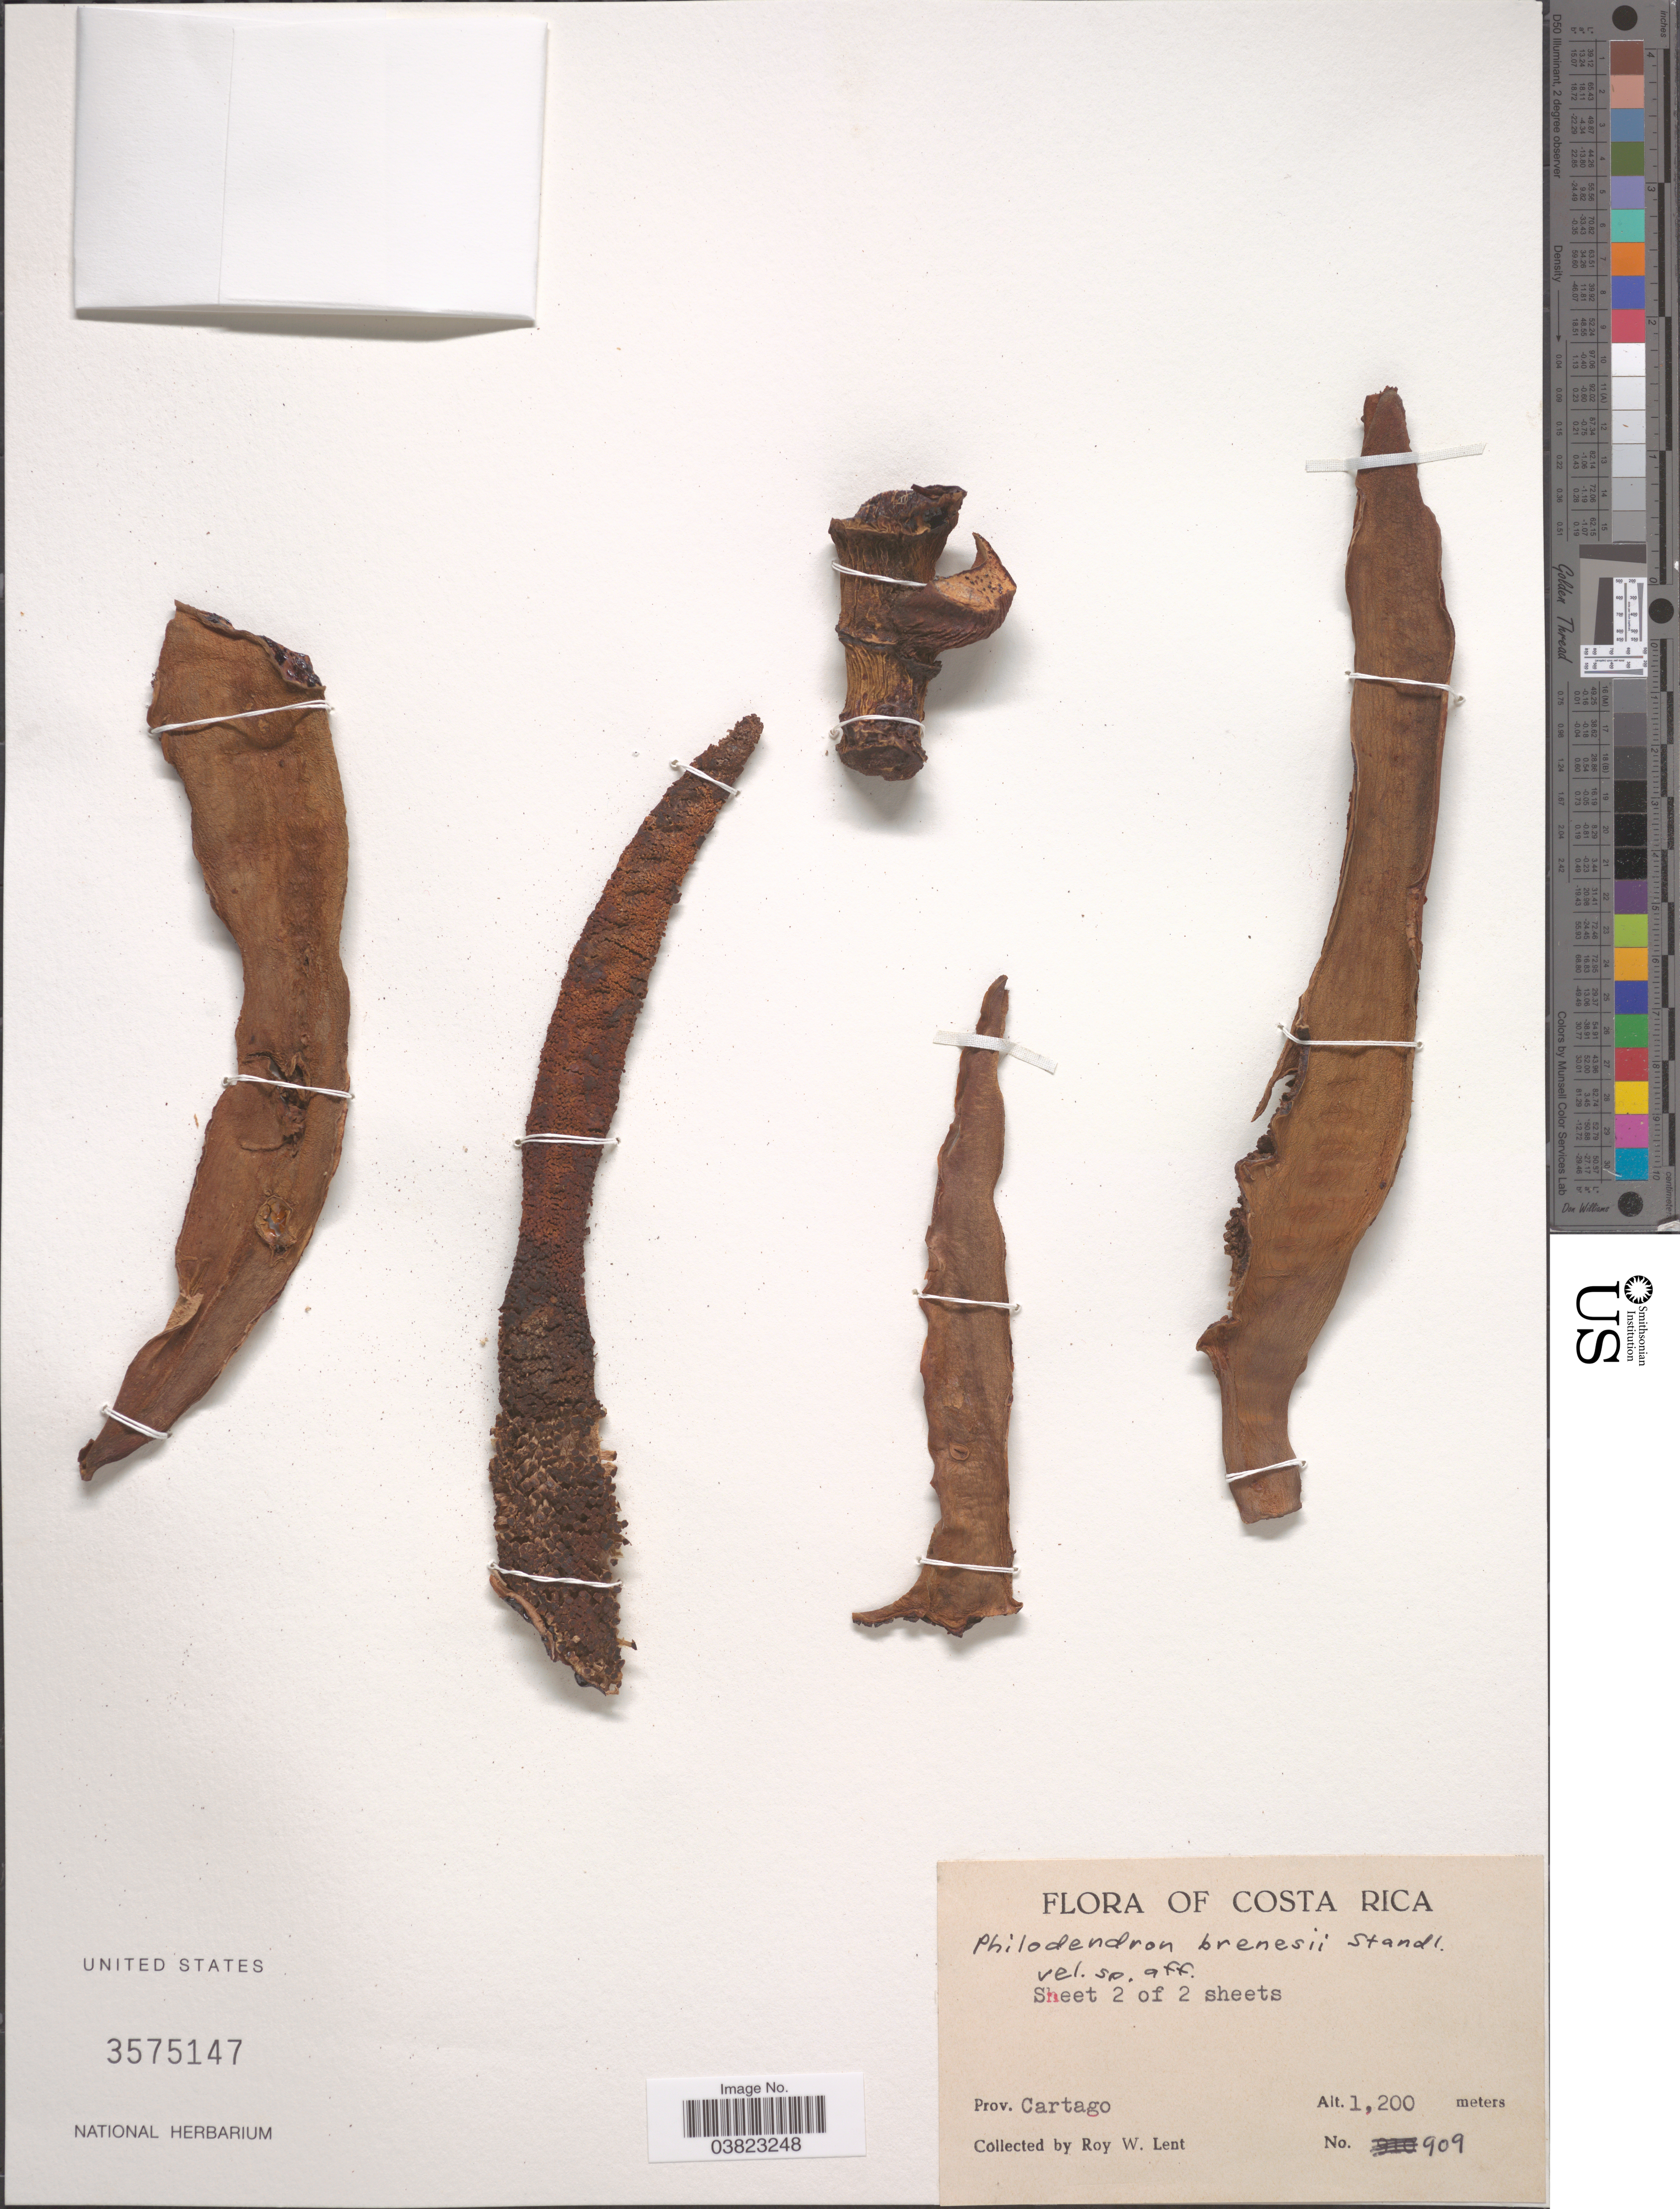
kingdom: Plantae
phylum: Tracheophyta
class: Liliopsida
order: Alismatales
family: Araceae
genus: Philodendron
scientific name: Philodendron brenesii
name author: Standl.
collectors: R. W. Lent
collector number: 909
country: Costa Rica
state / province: Cartago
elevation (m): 1200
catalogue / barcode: US 3575147